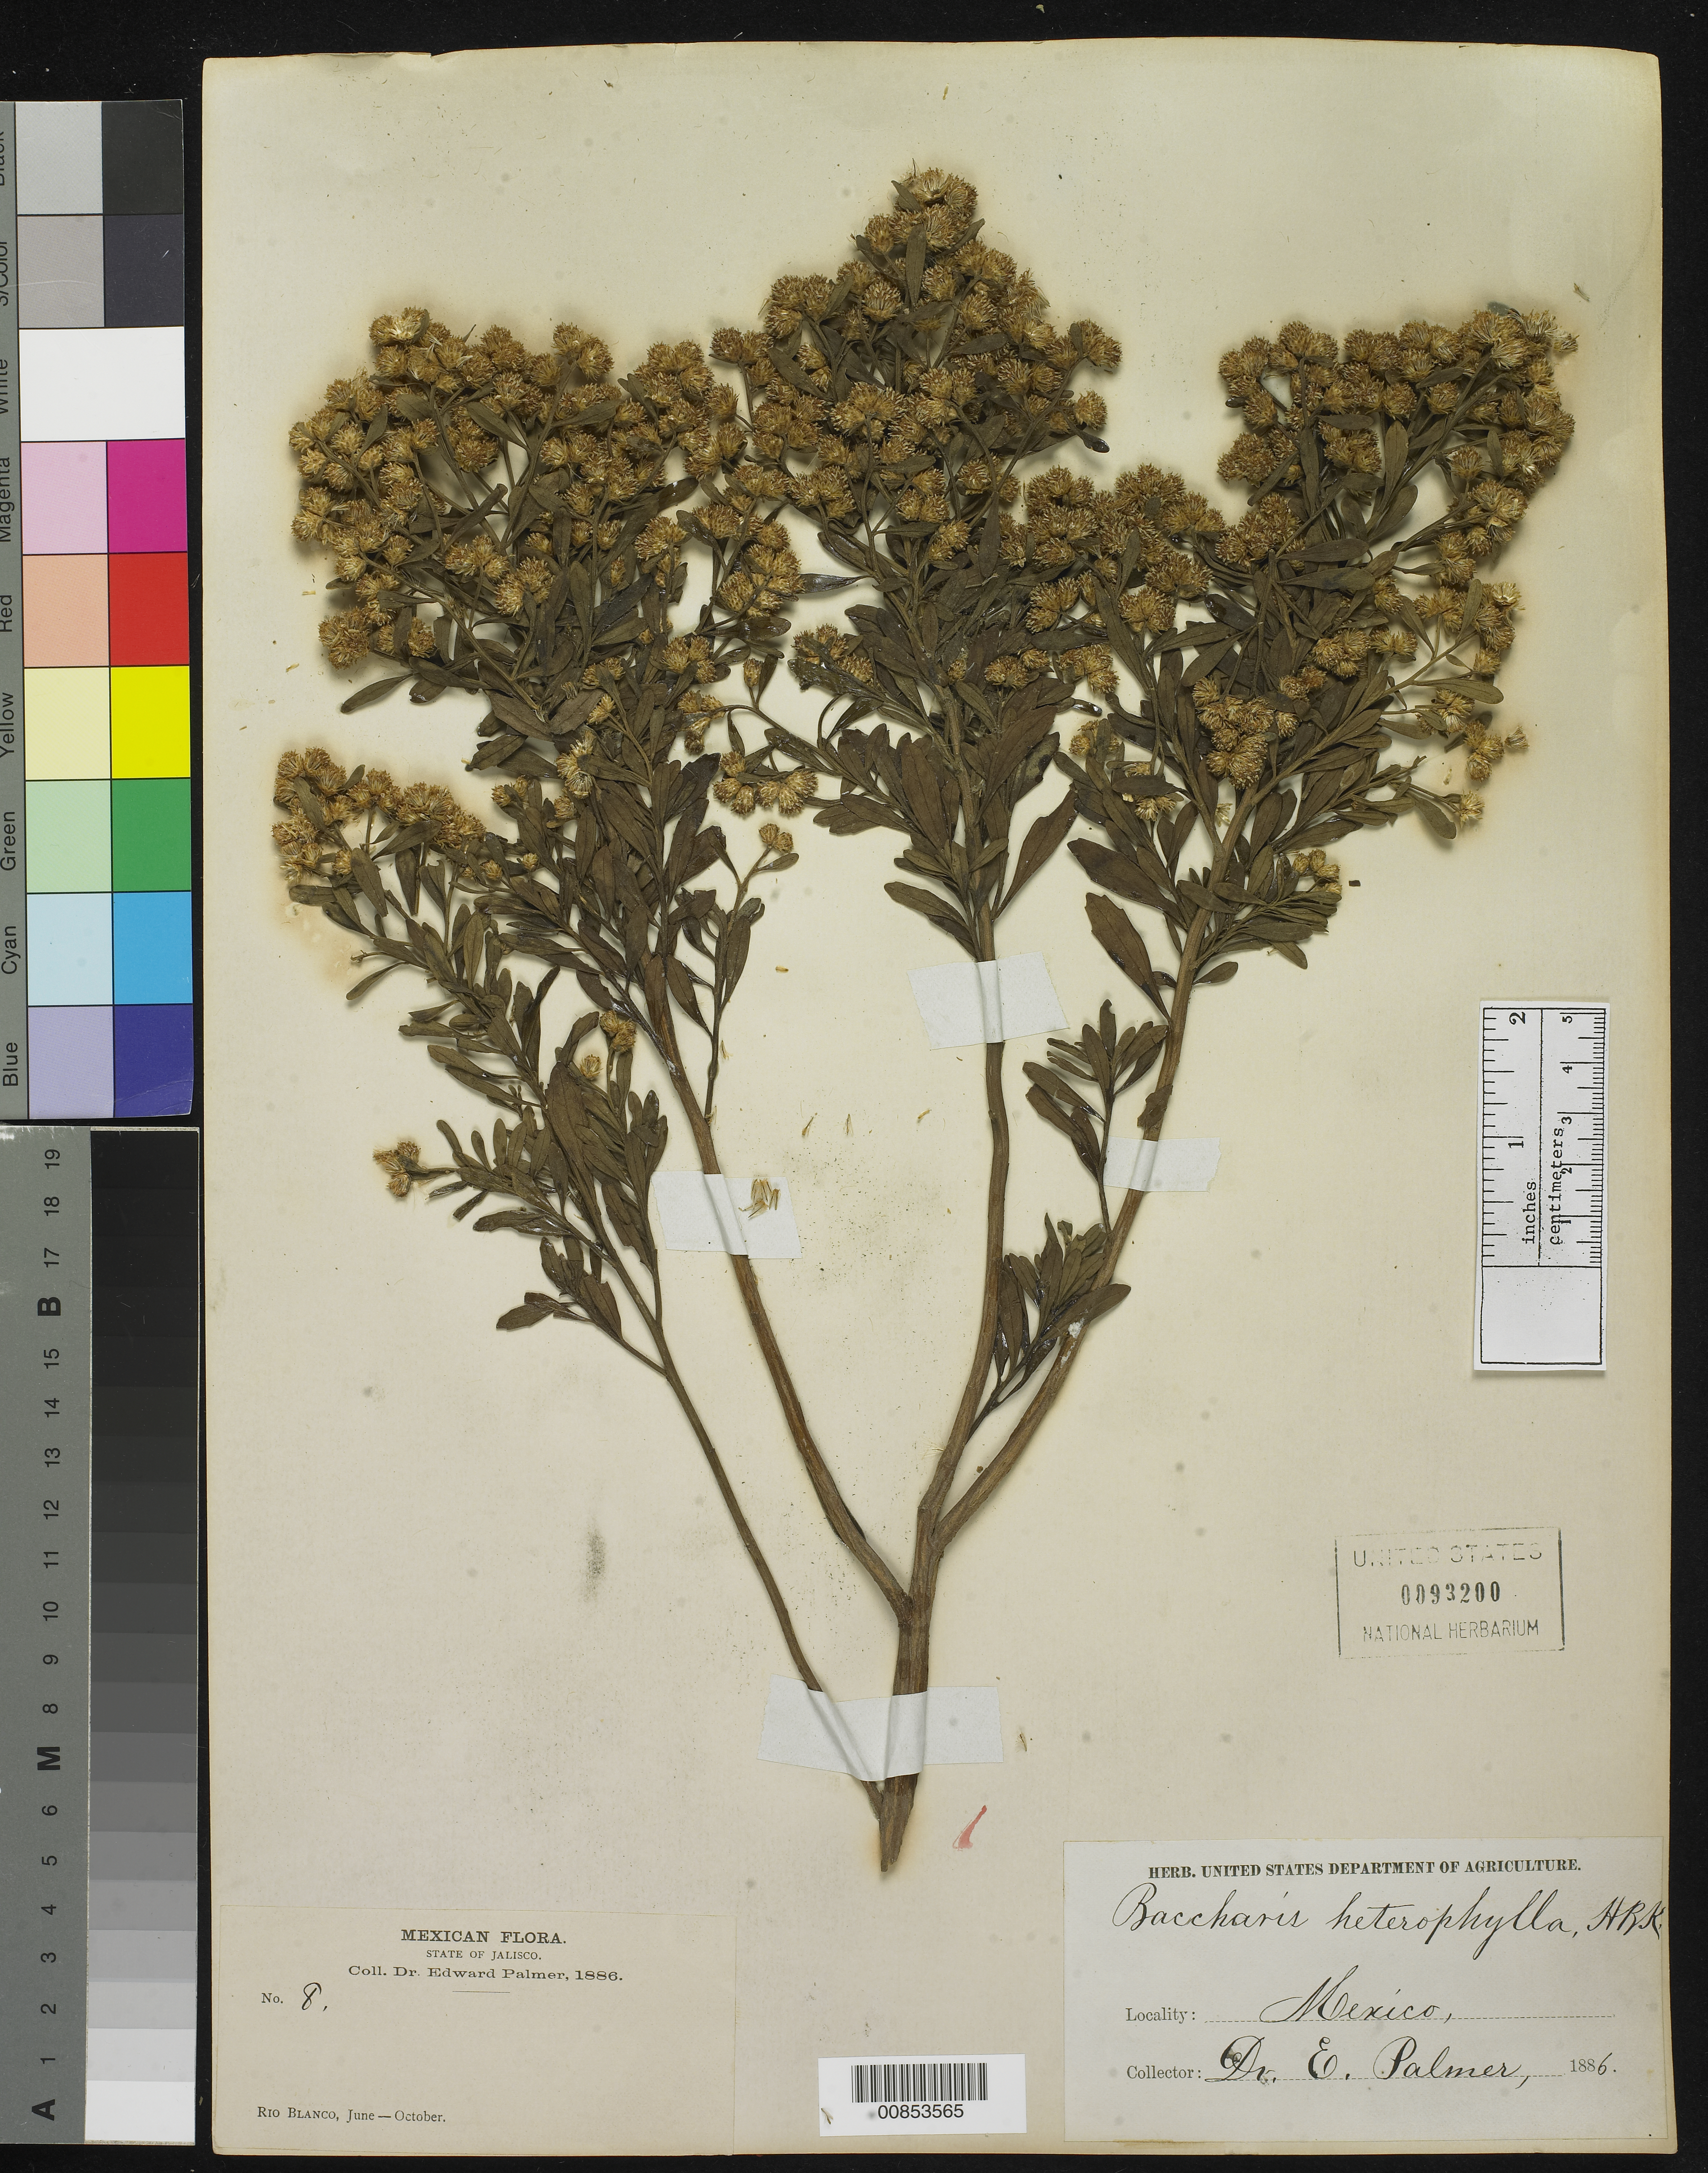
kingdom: Plantae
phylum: Tracheophyta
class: Magnoliopsida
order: Asterales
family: Asteraceae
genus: Baccharis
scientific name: Baccharis heterophylla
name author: Kunth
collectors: E. Palmer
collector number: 8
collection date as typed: Jun 1886 to -- Oct 1886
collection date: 1886-06/1886-10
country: Mexico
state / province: Jalisco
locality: Río Blanco, Jalisco.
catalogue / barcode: US 93200